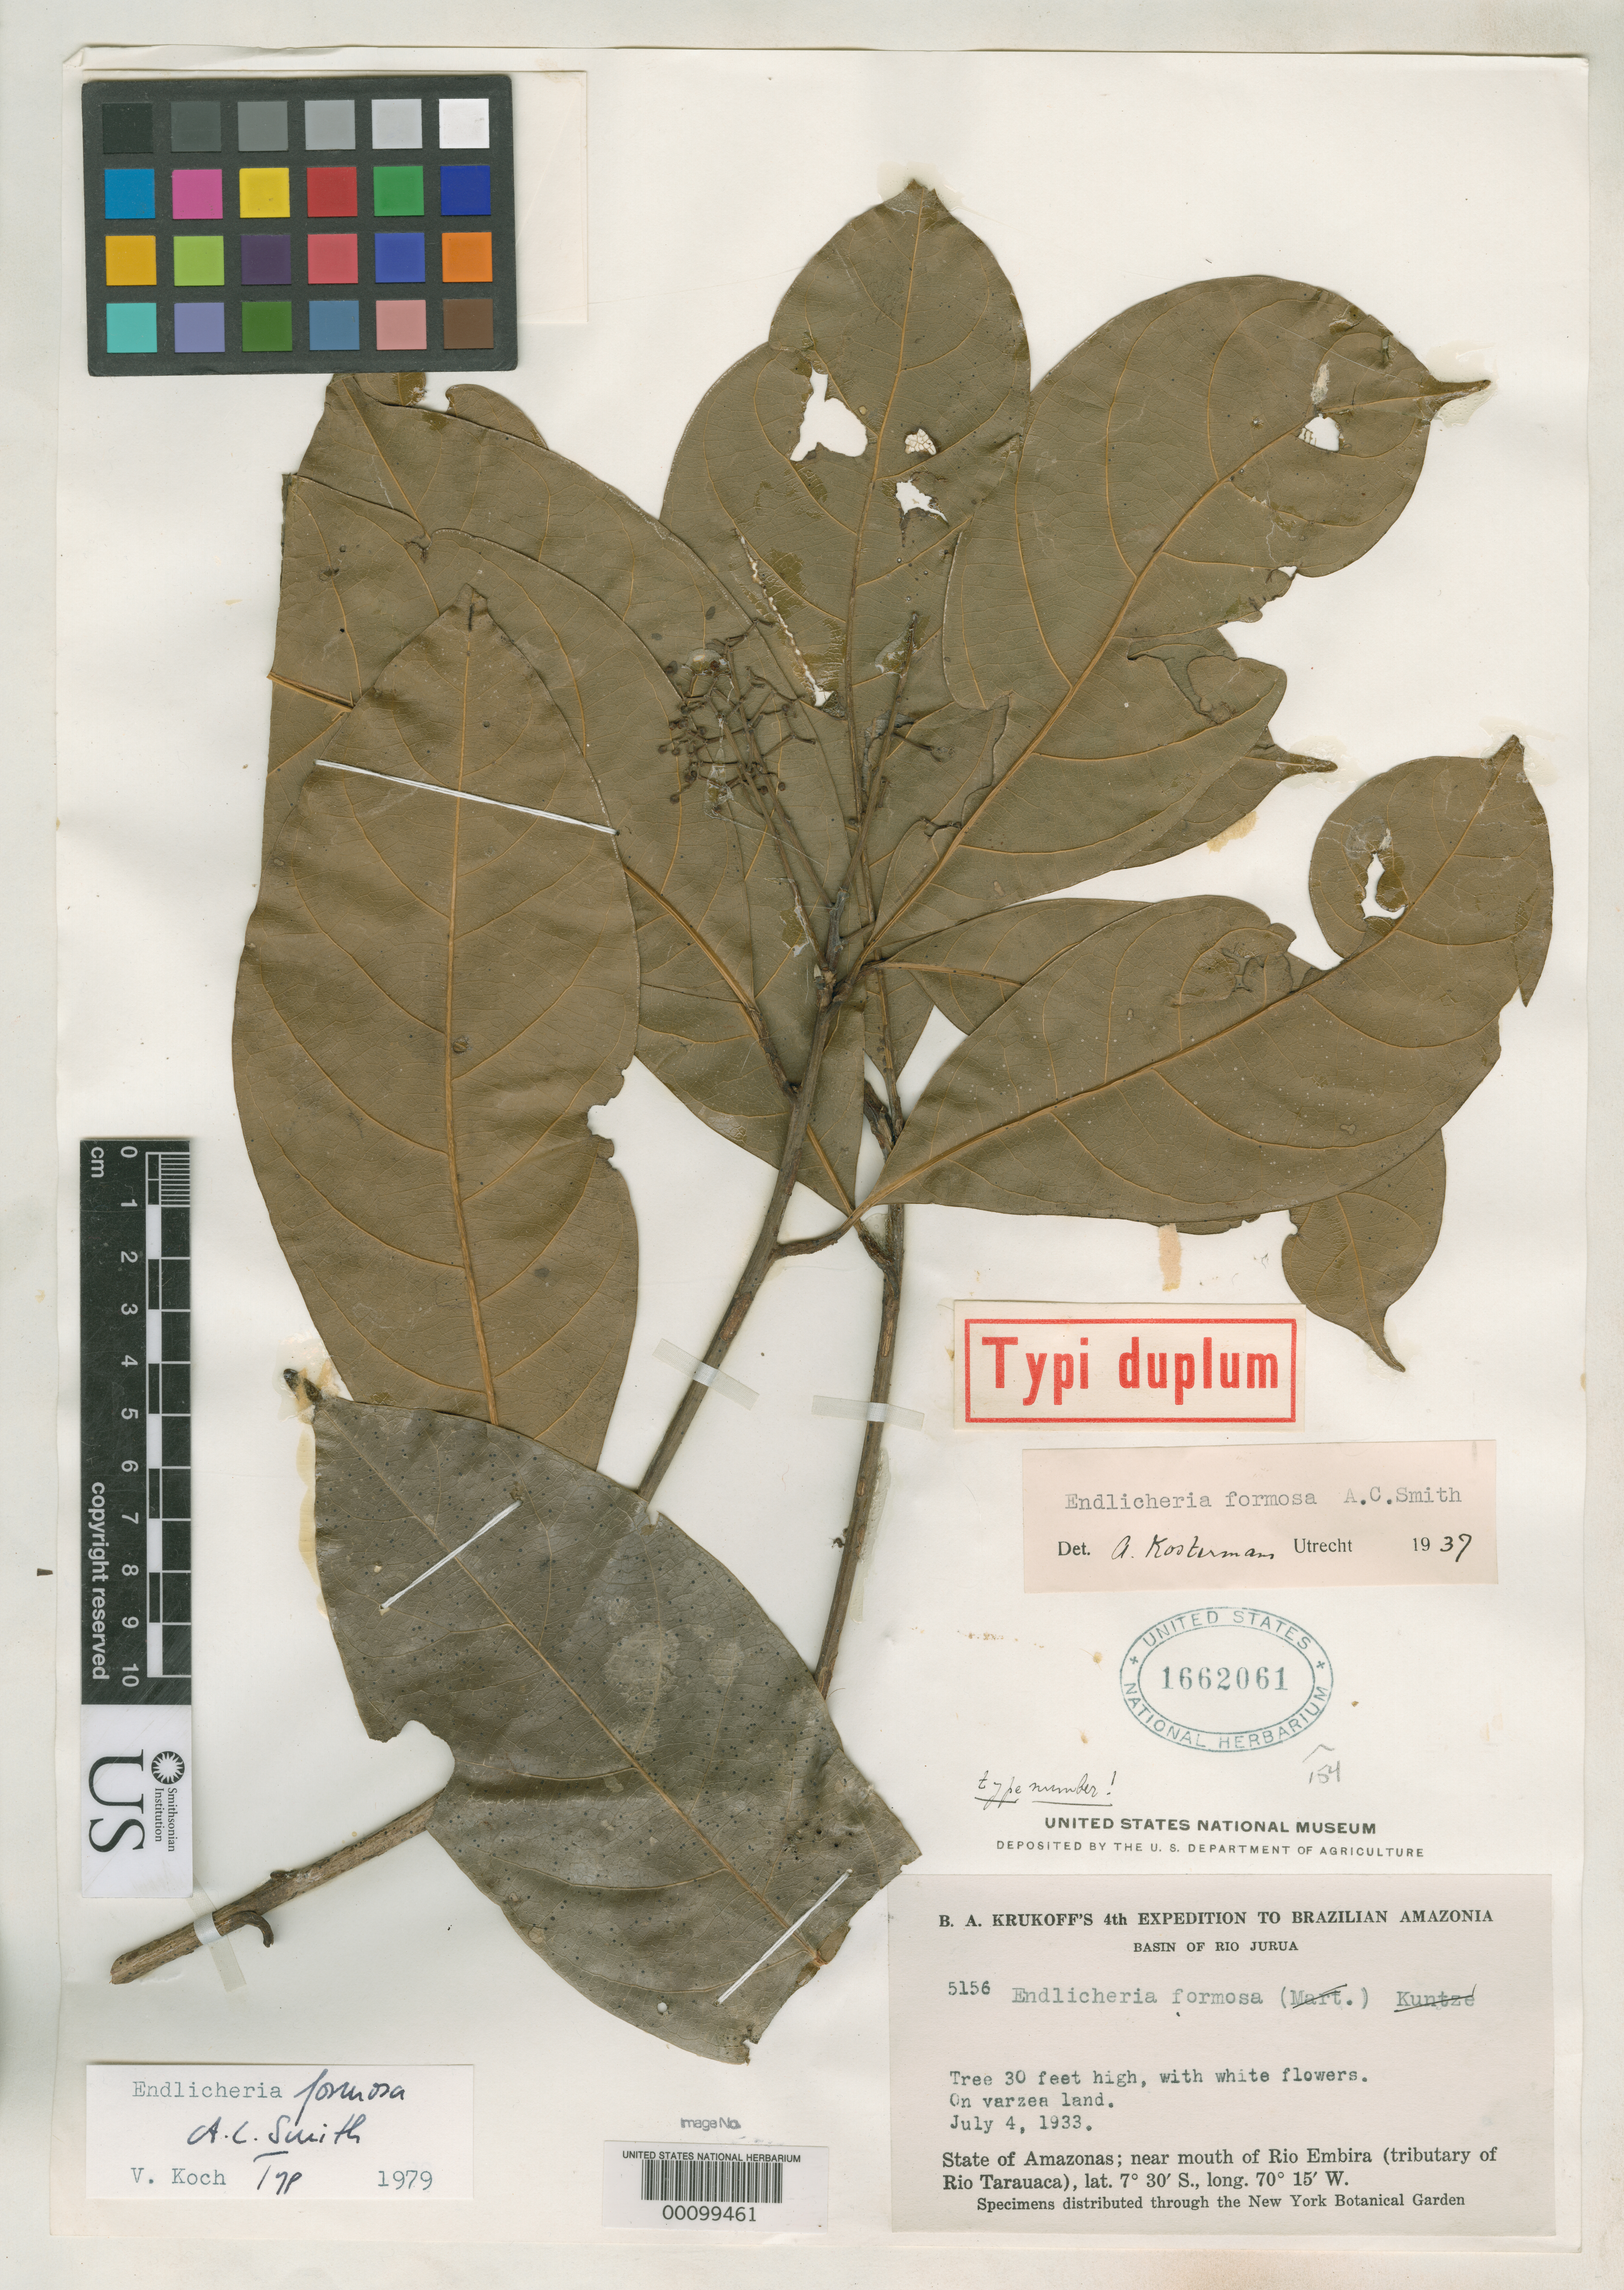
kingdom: Plantae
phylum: Tracheophyta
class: Magnoliopsida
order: Laurales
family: Lauraceae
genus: Endlicheria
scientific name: Endlicheria formosa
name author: A.C. Sm.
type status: Isotype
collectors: B. A. Krukoff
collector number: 5156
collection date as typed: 04 Jul 1933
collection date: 1933-07-04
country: Brazil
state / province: Amazonas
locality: Near mouth of Rio Embira.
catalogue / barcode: US 1662061